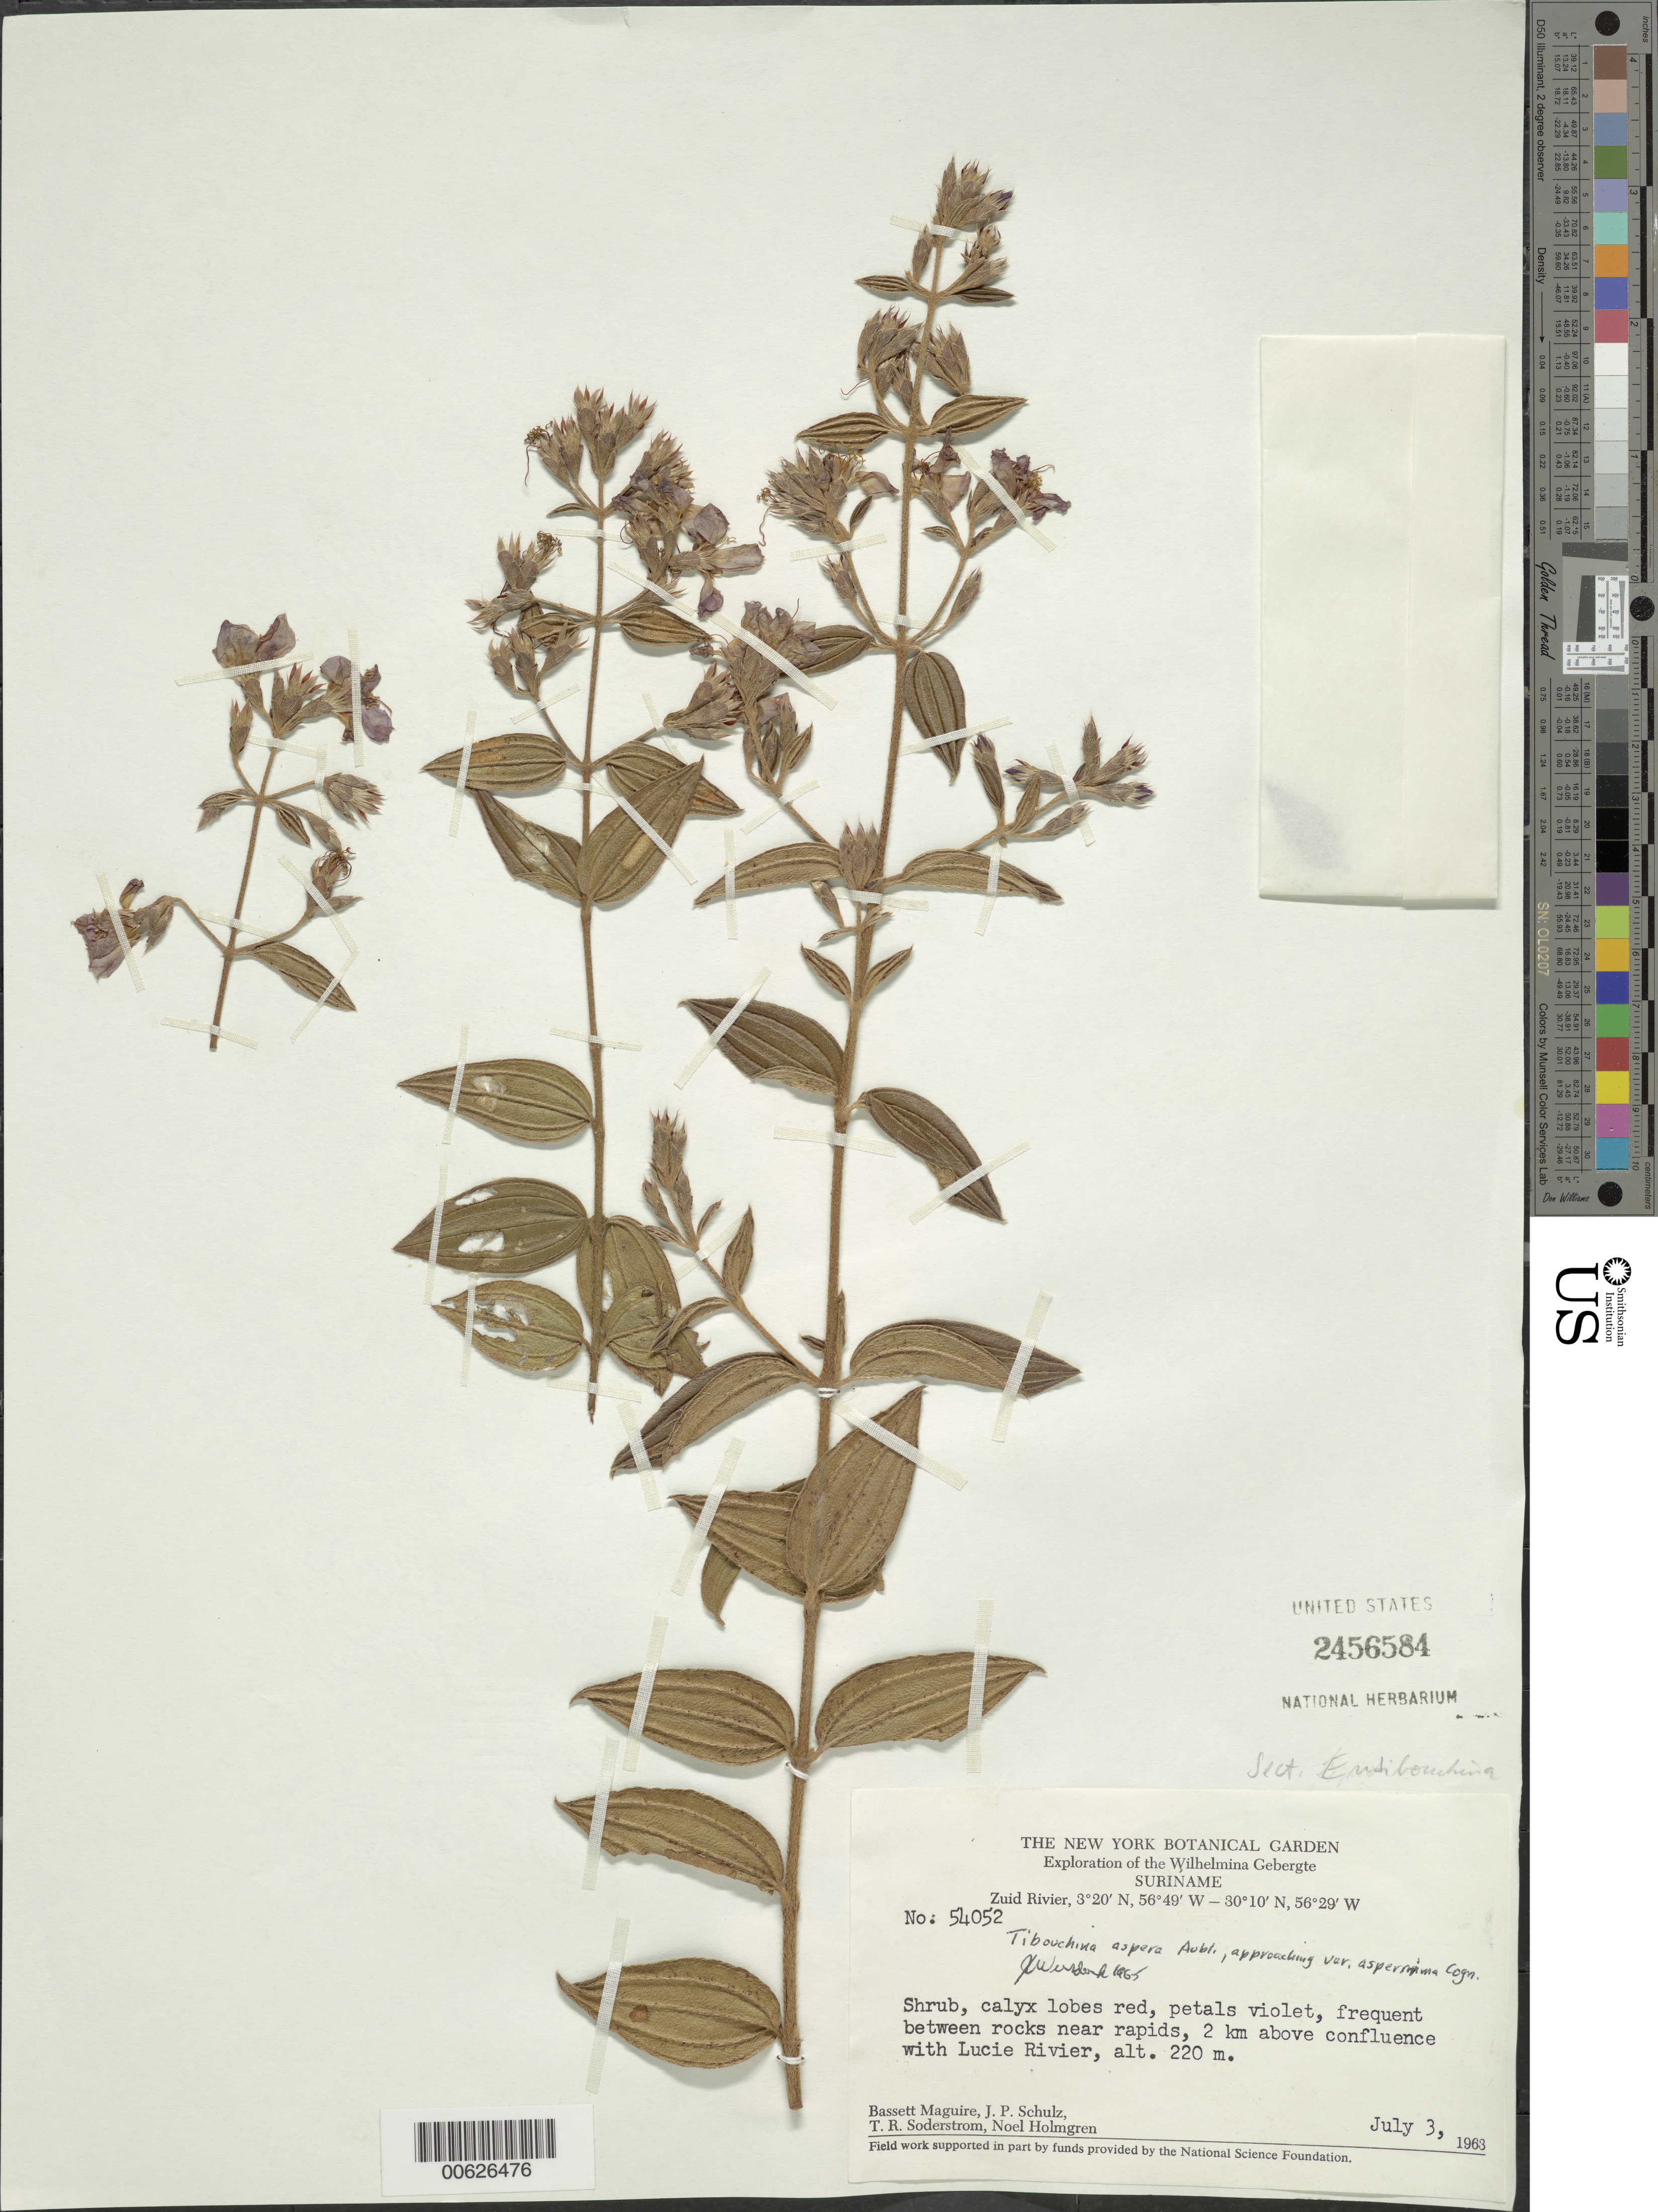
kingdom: Plantae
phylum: Tracheophyta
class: Magnoliopsida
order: Myrtales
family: Melastomataceae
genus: Tibouchina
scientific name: Tibouchina aspera var. asperrima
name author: Cogn.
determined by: Wurdack, John J., (US), US (UNITED STATES)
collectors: B. Maguire, J. P. Schulz, T. R. Soderstrom & N. H. Holmgren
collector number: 54052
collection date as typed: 3-Jul-63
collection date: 1963-07-03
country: Suriname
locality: Zuid River, 2 km above confluence with Lucie R., Wilhelmina Gebergte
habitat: Between rocks near rapids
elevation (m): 220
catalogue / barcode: US 2456584